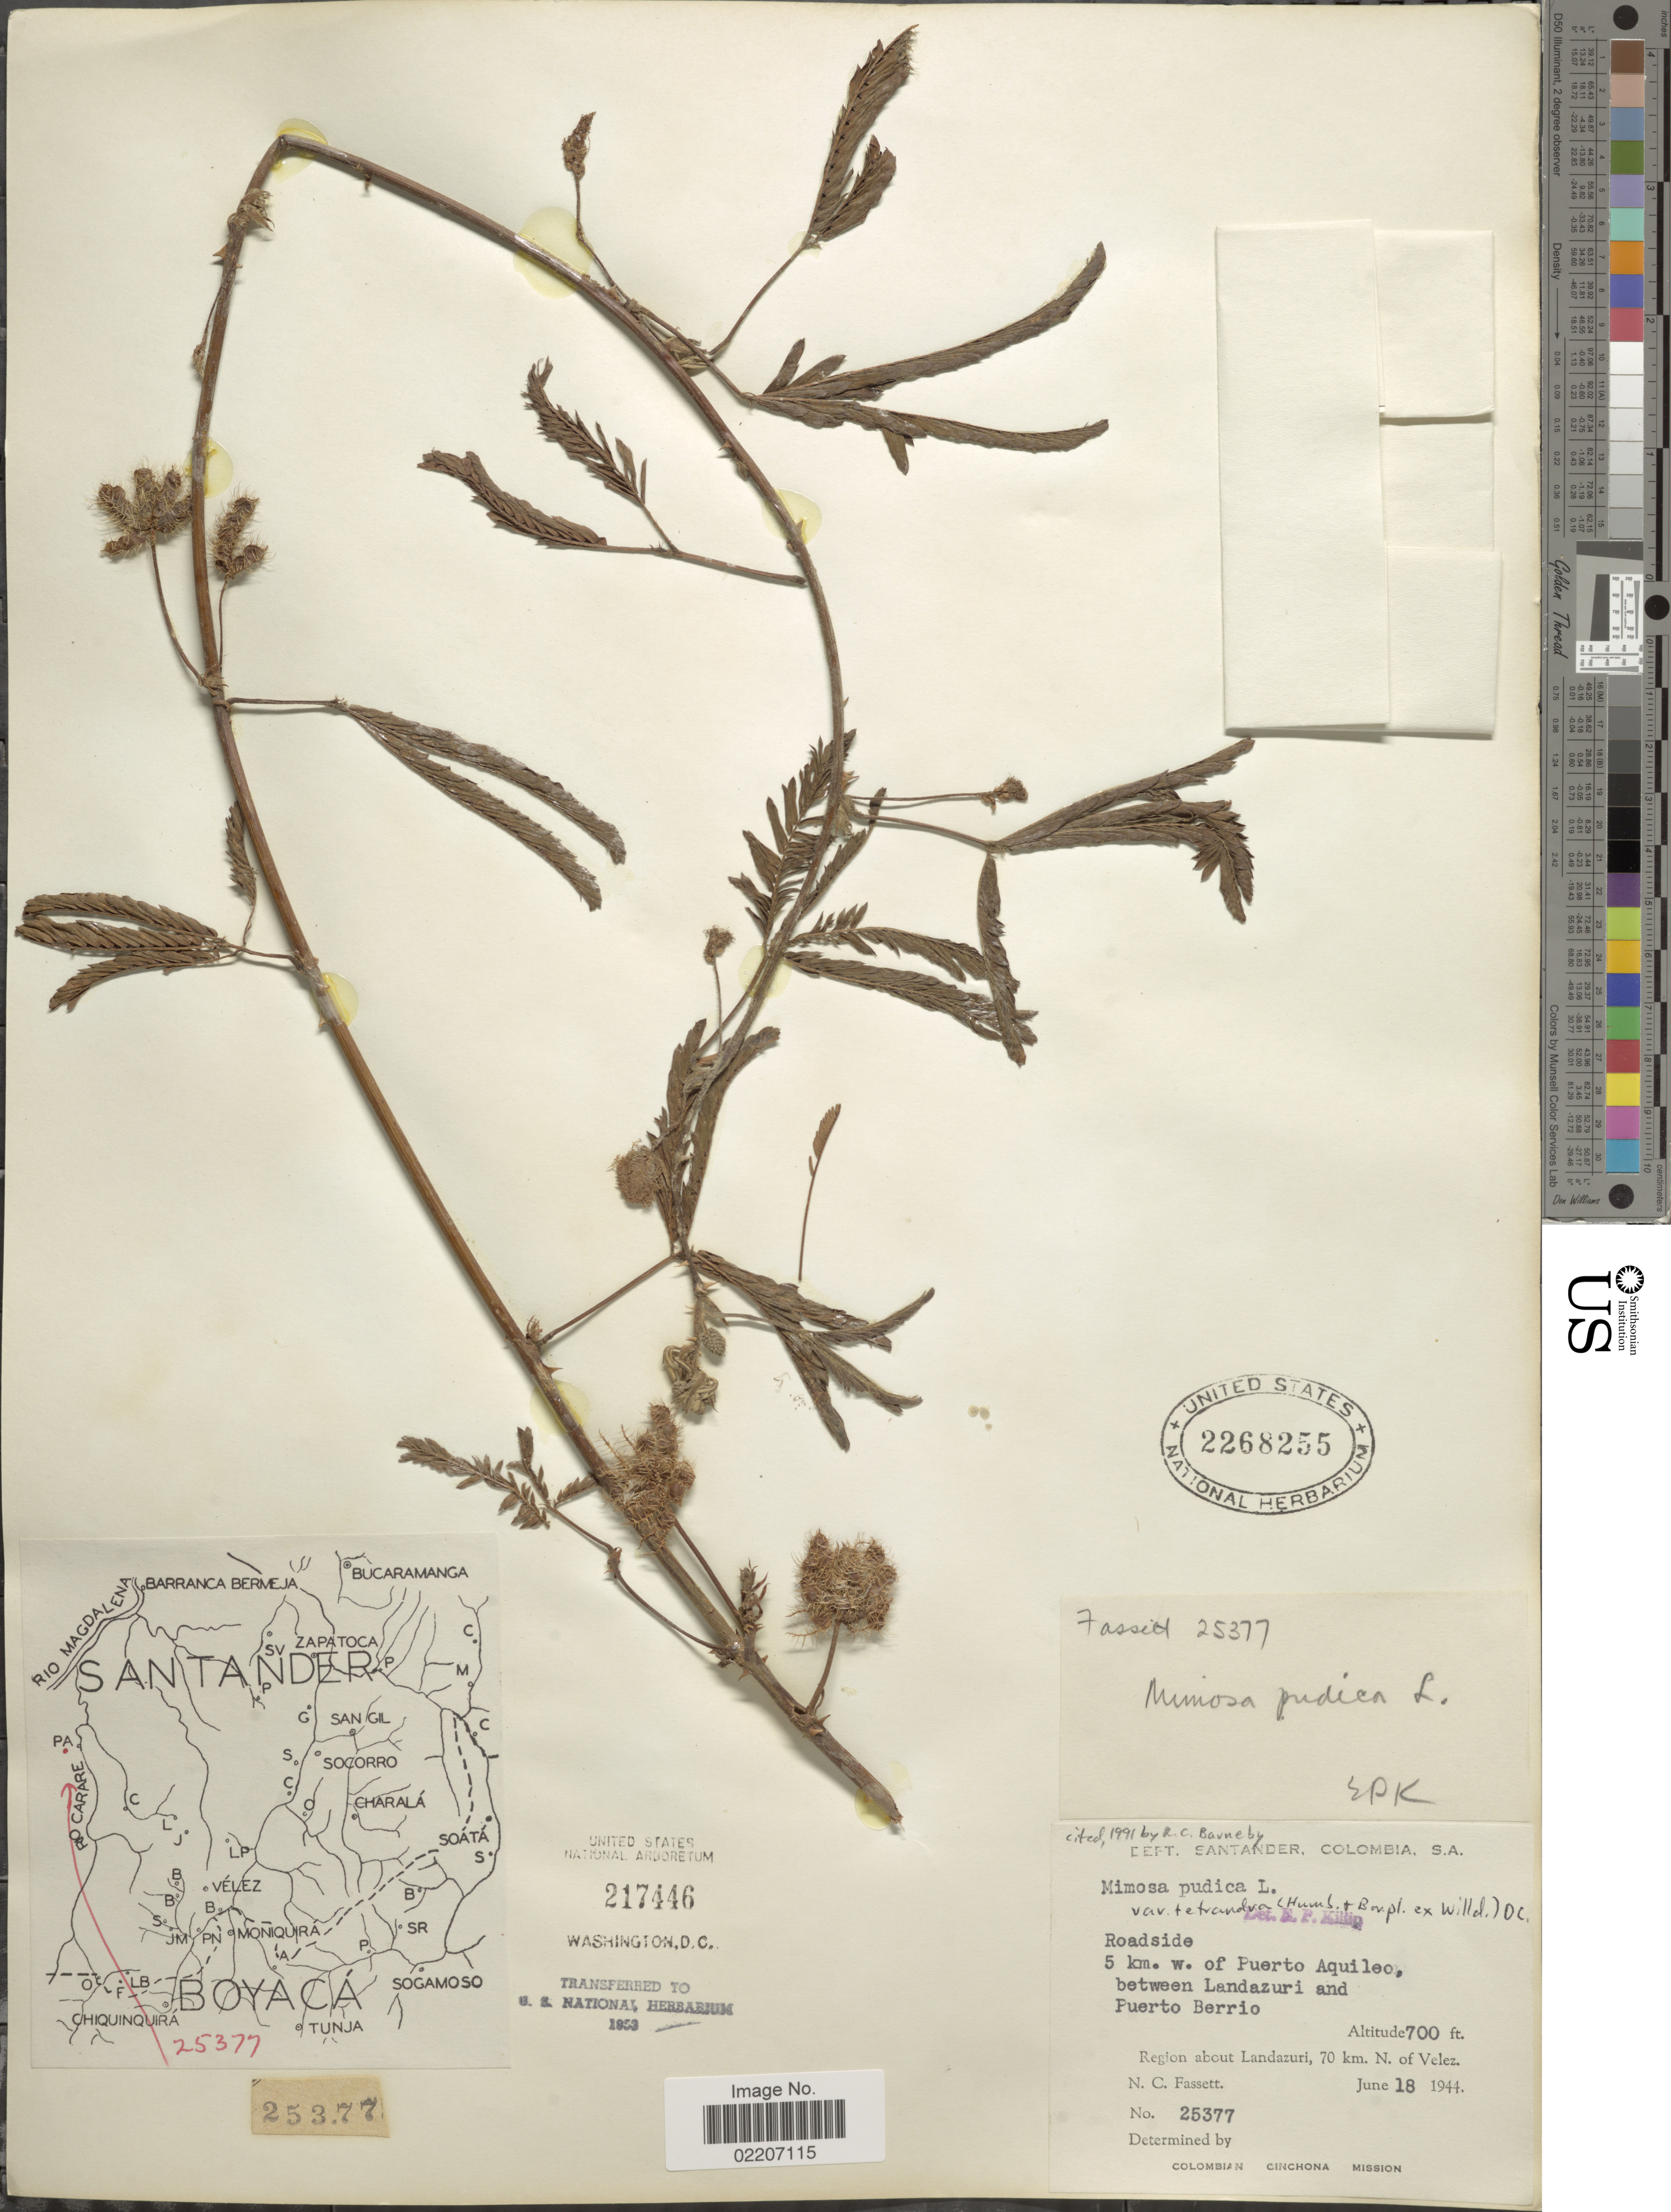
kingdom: Plantae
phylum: Tracheophyta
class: Magnoliopsida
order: Fabales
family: Fabaceae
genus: Mimosa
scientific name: Mimosa pudica var. tetrandra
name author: L.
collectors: N. C. Fassett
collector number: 25377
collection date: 1944-06-18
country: Colombia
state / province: Santander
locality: Dept. Santander, Colombia, 5 km. w. of Puerto Aquileo, between Landazuri and Puerto Berrio, Region about Landazuri, 70 km N. of Velez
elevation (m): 213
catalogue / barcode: US 2268255